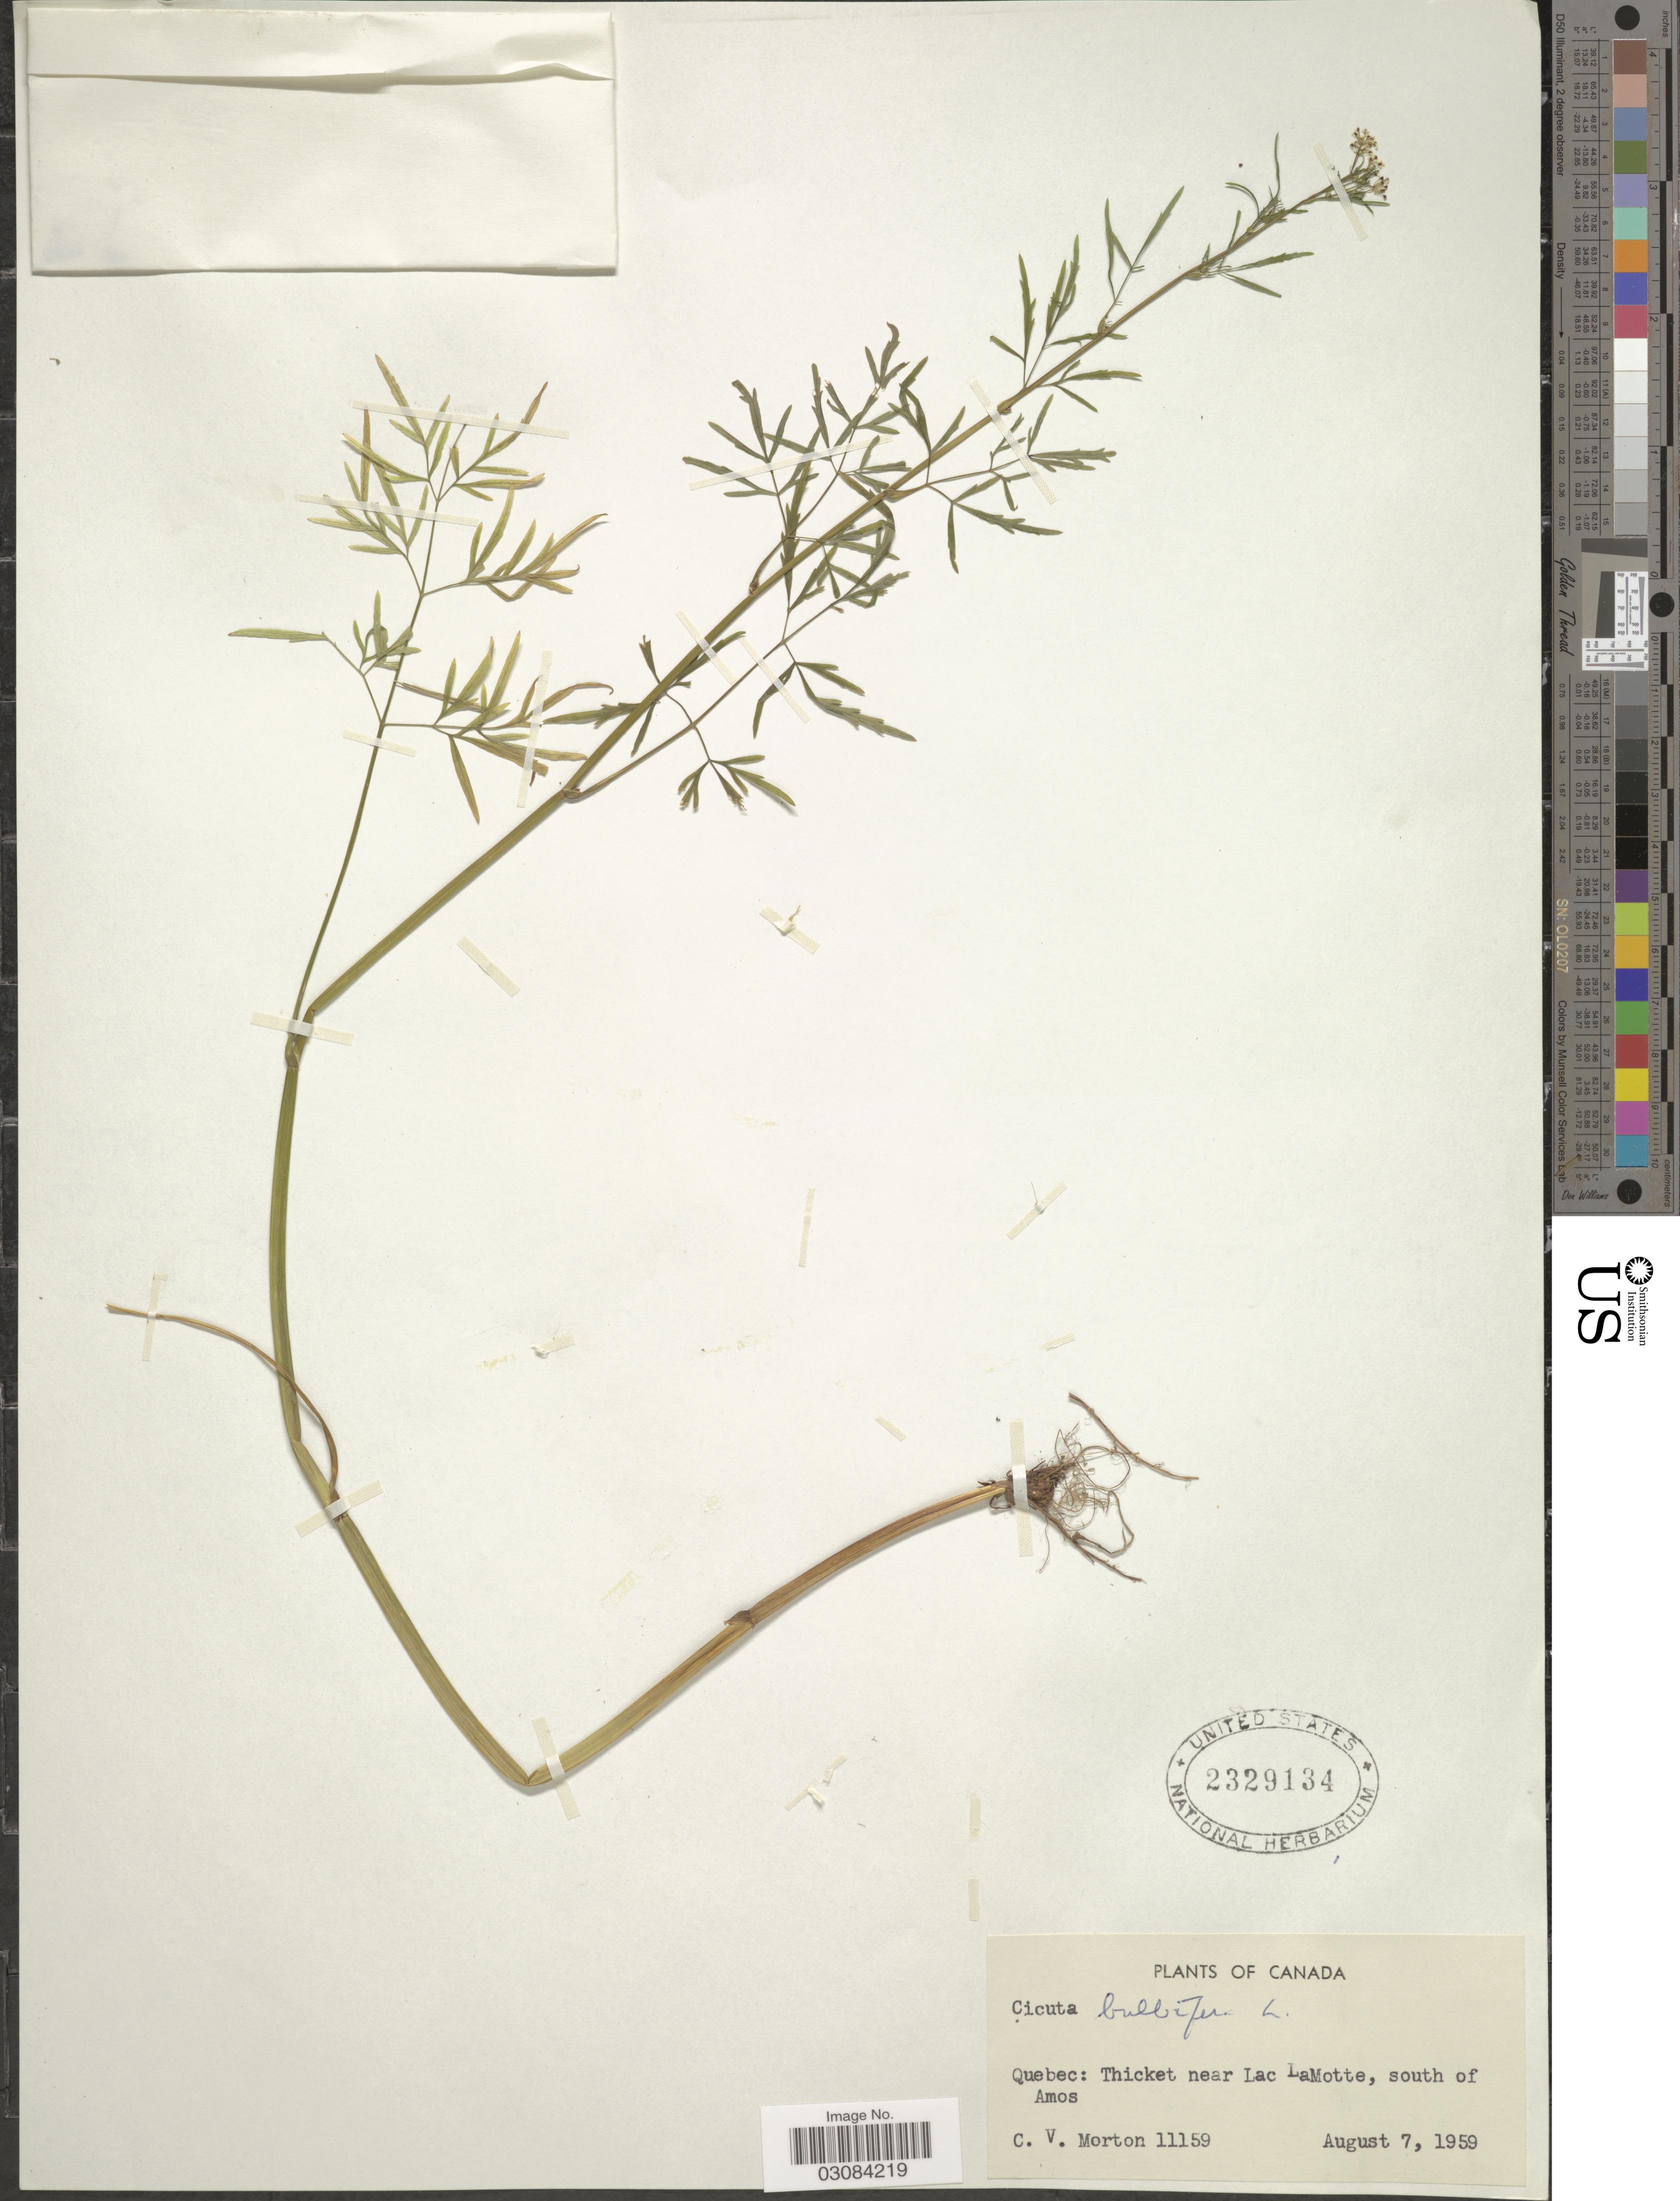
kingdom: Plantae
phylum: Tracheophyta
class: Magnoliopsida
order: Apiales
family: Apiaceae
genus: Cicuta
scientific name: Cicuta bulbifera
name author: L.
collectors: C. V. Morton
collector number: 11159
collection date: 1959-08-07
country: Canada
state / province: Quebec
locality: Thicket near Lac LaMotte, south of Amos.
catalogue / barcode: US 2329134